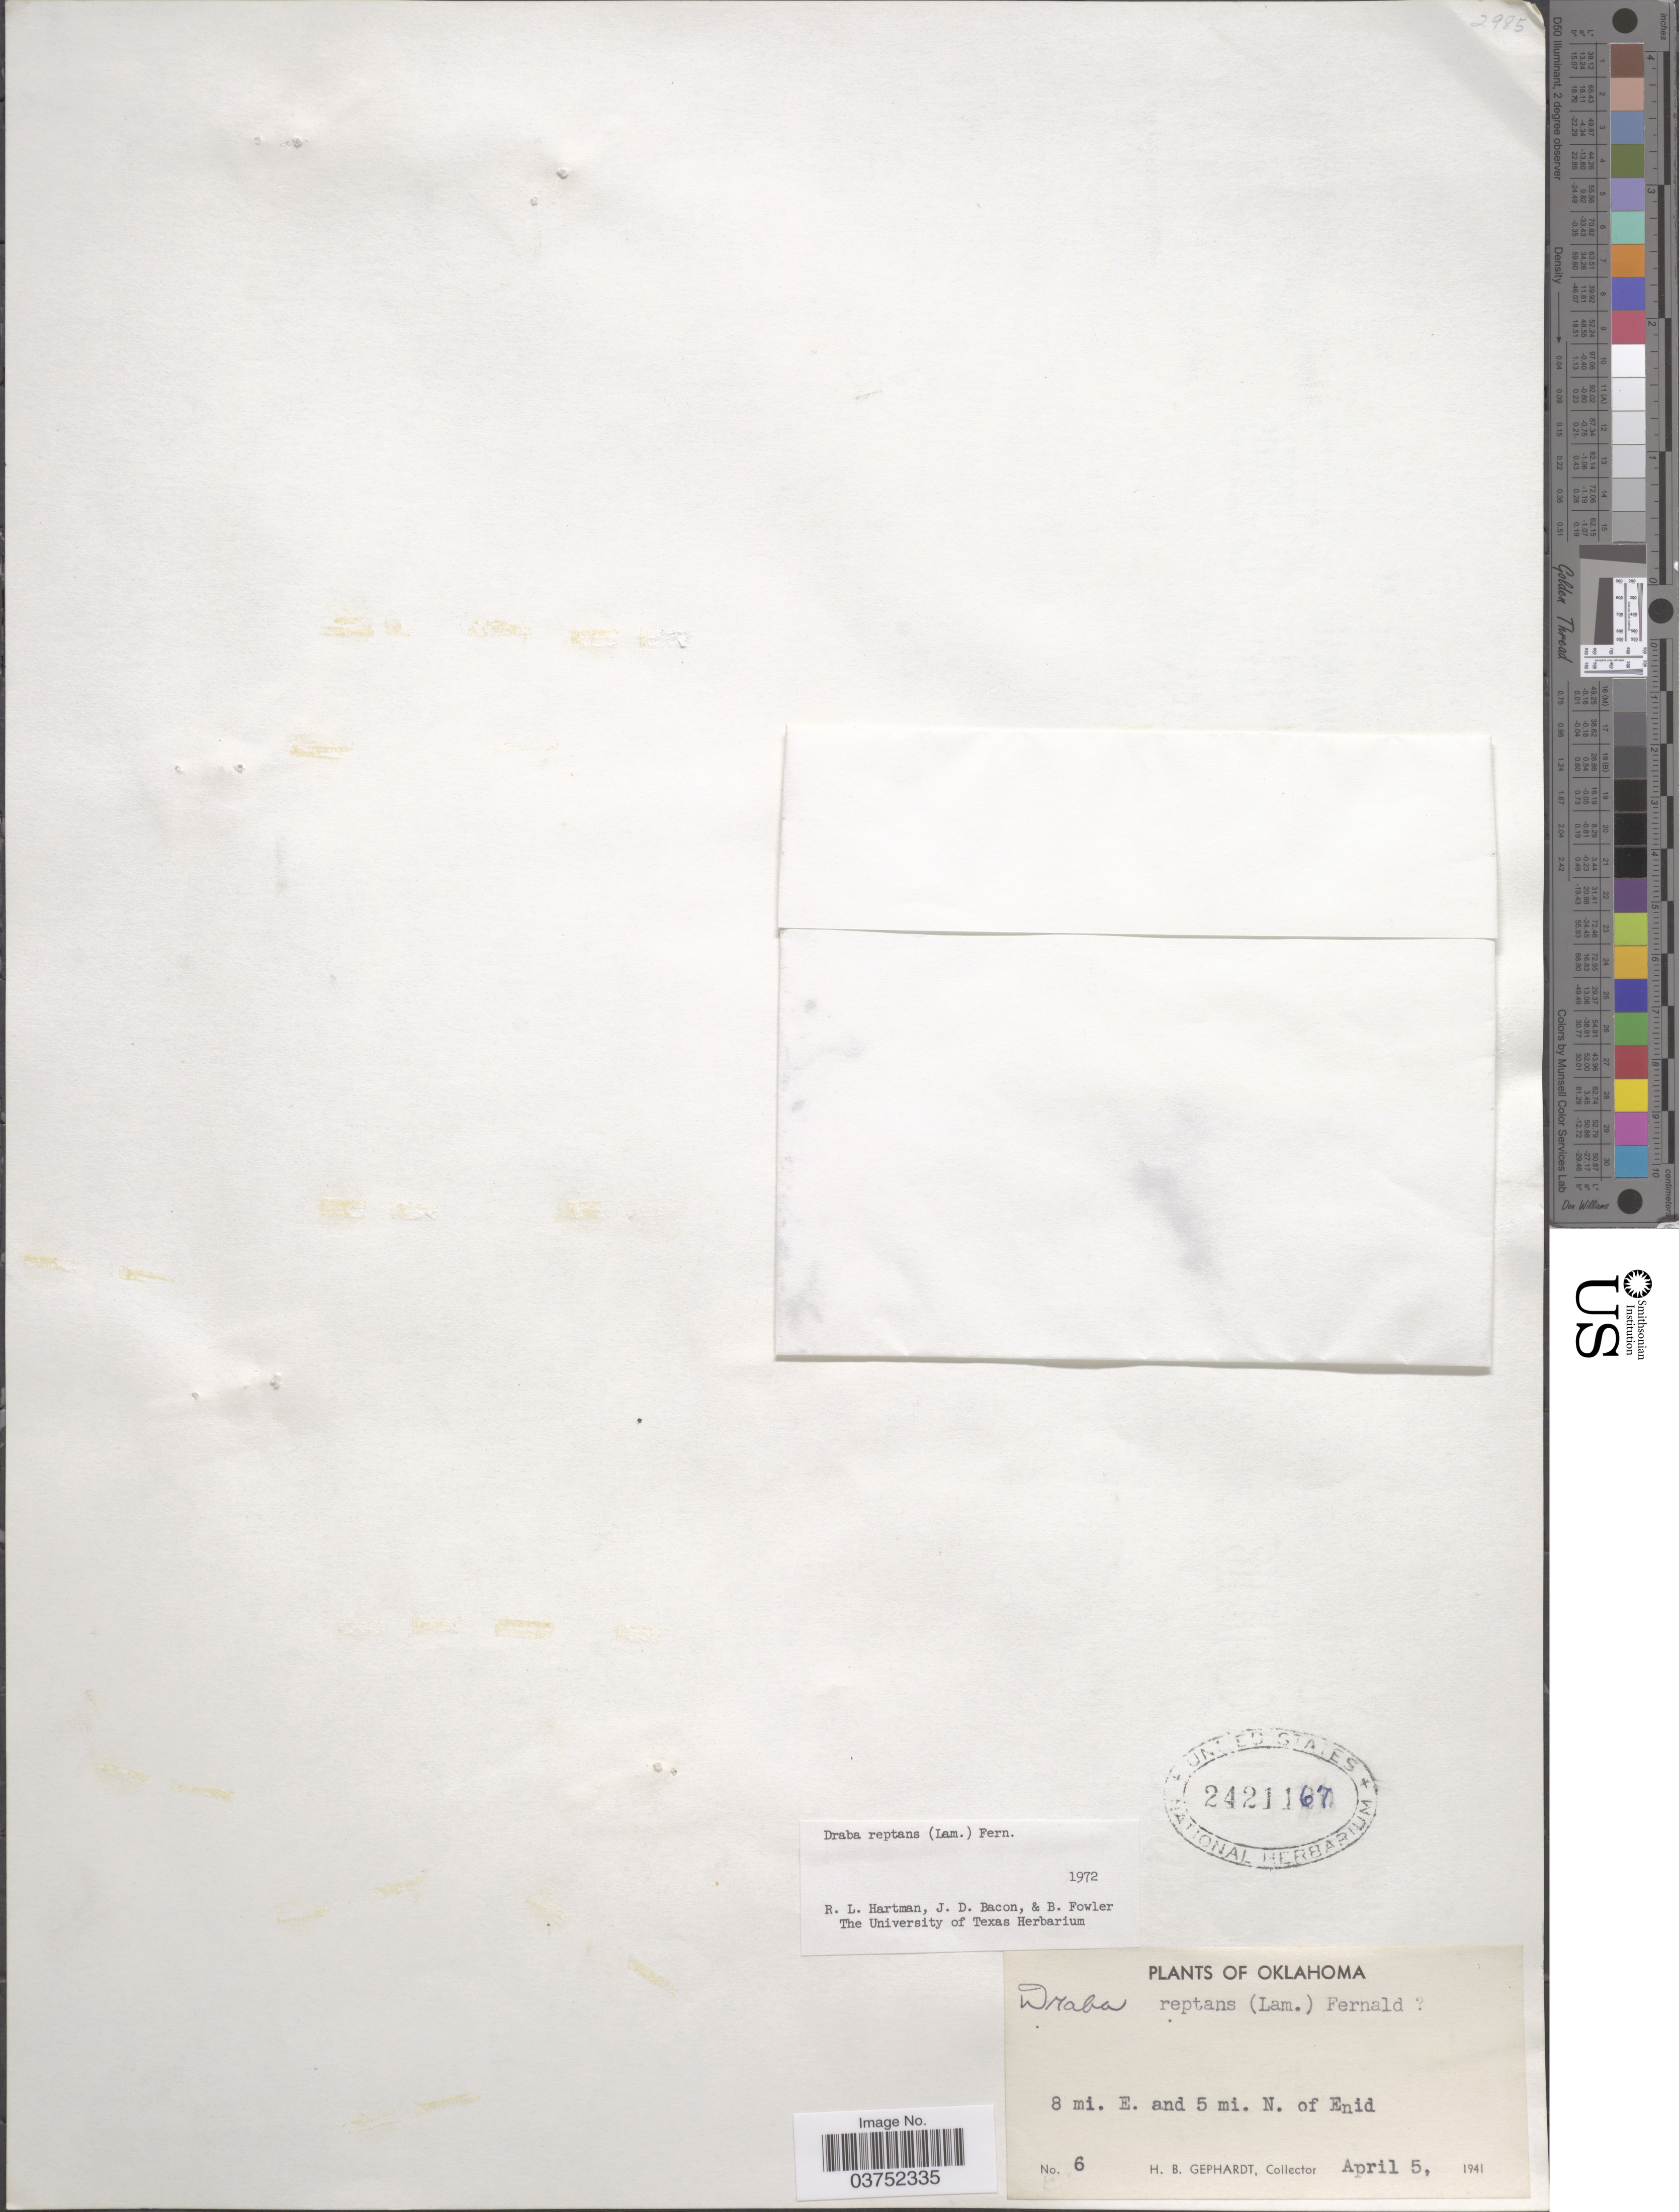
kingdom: Plantae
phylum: Tracheophyta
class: Magnoliopsida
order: Brassicales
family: Brassicaceae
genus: Draba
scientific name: Draba reptans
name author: (Lam.) Fernald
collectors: H. Gephardt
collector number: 6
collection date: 1941-04-05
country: United States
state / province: Oklahoma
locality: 8 mi. E. and 5 mi. N. of Enid.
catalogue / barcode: US 2421167